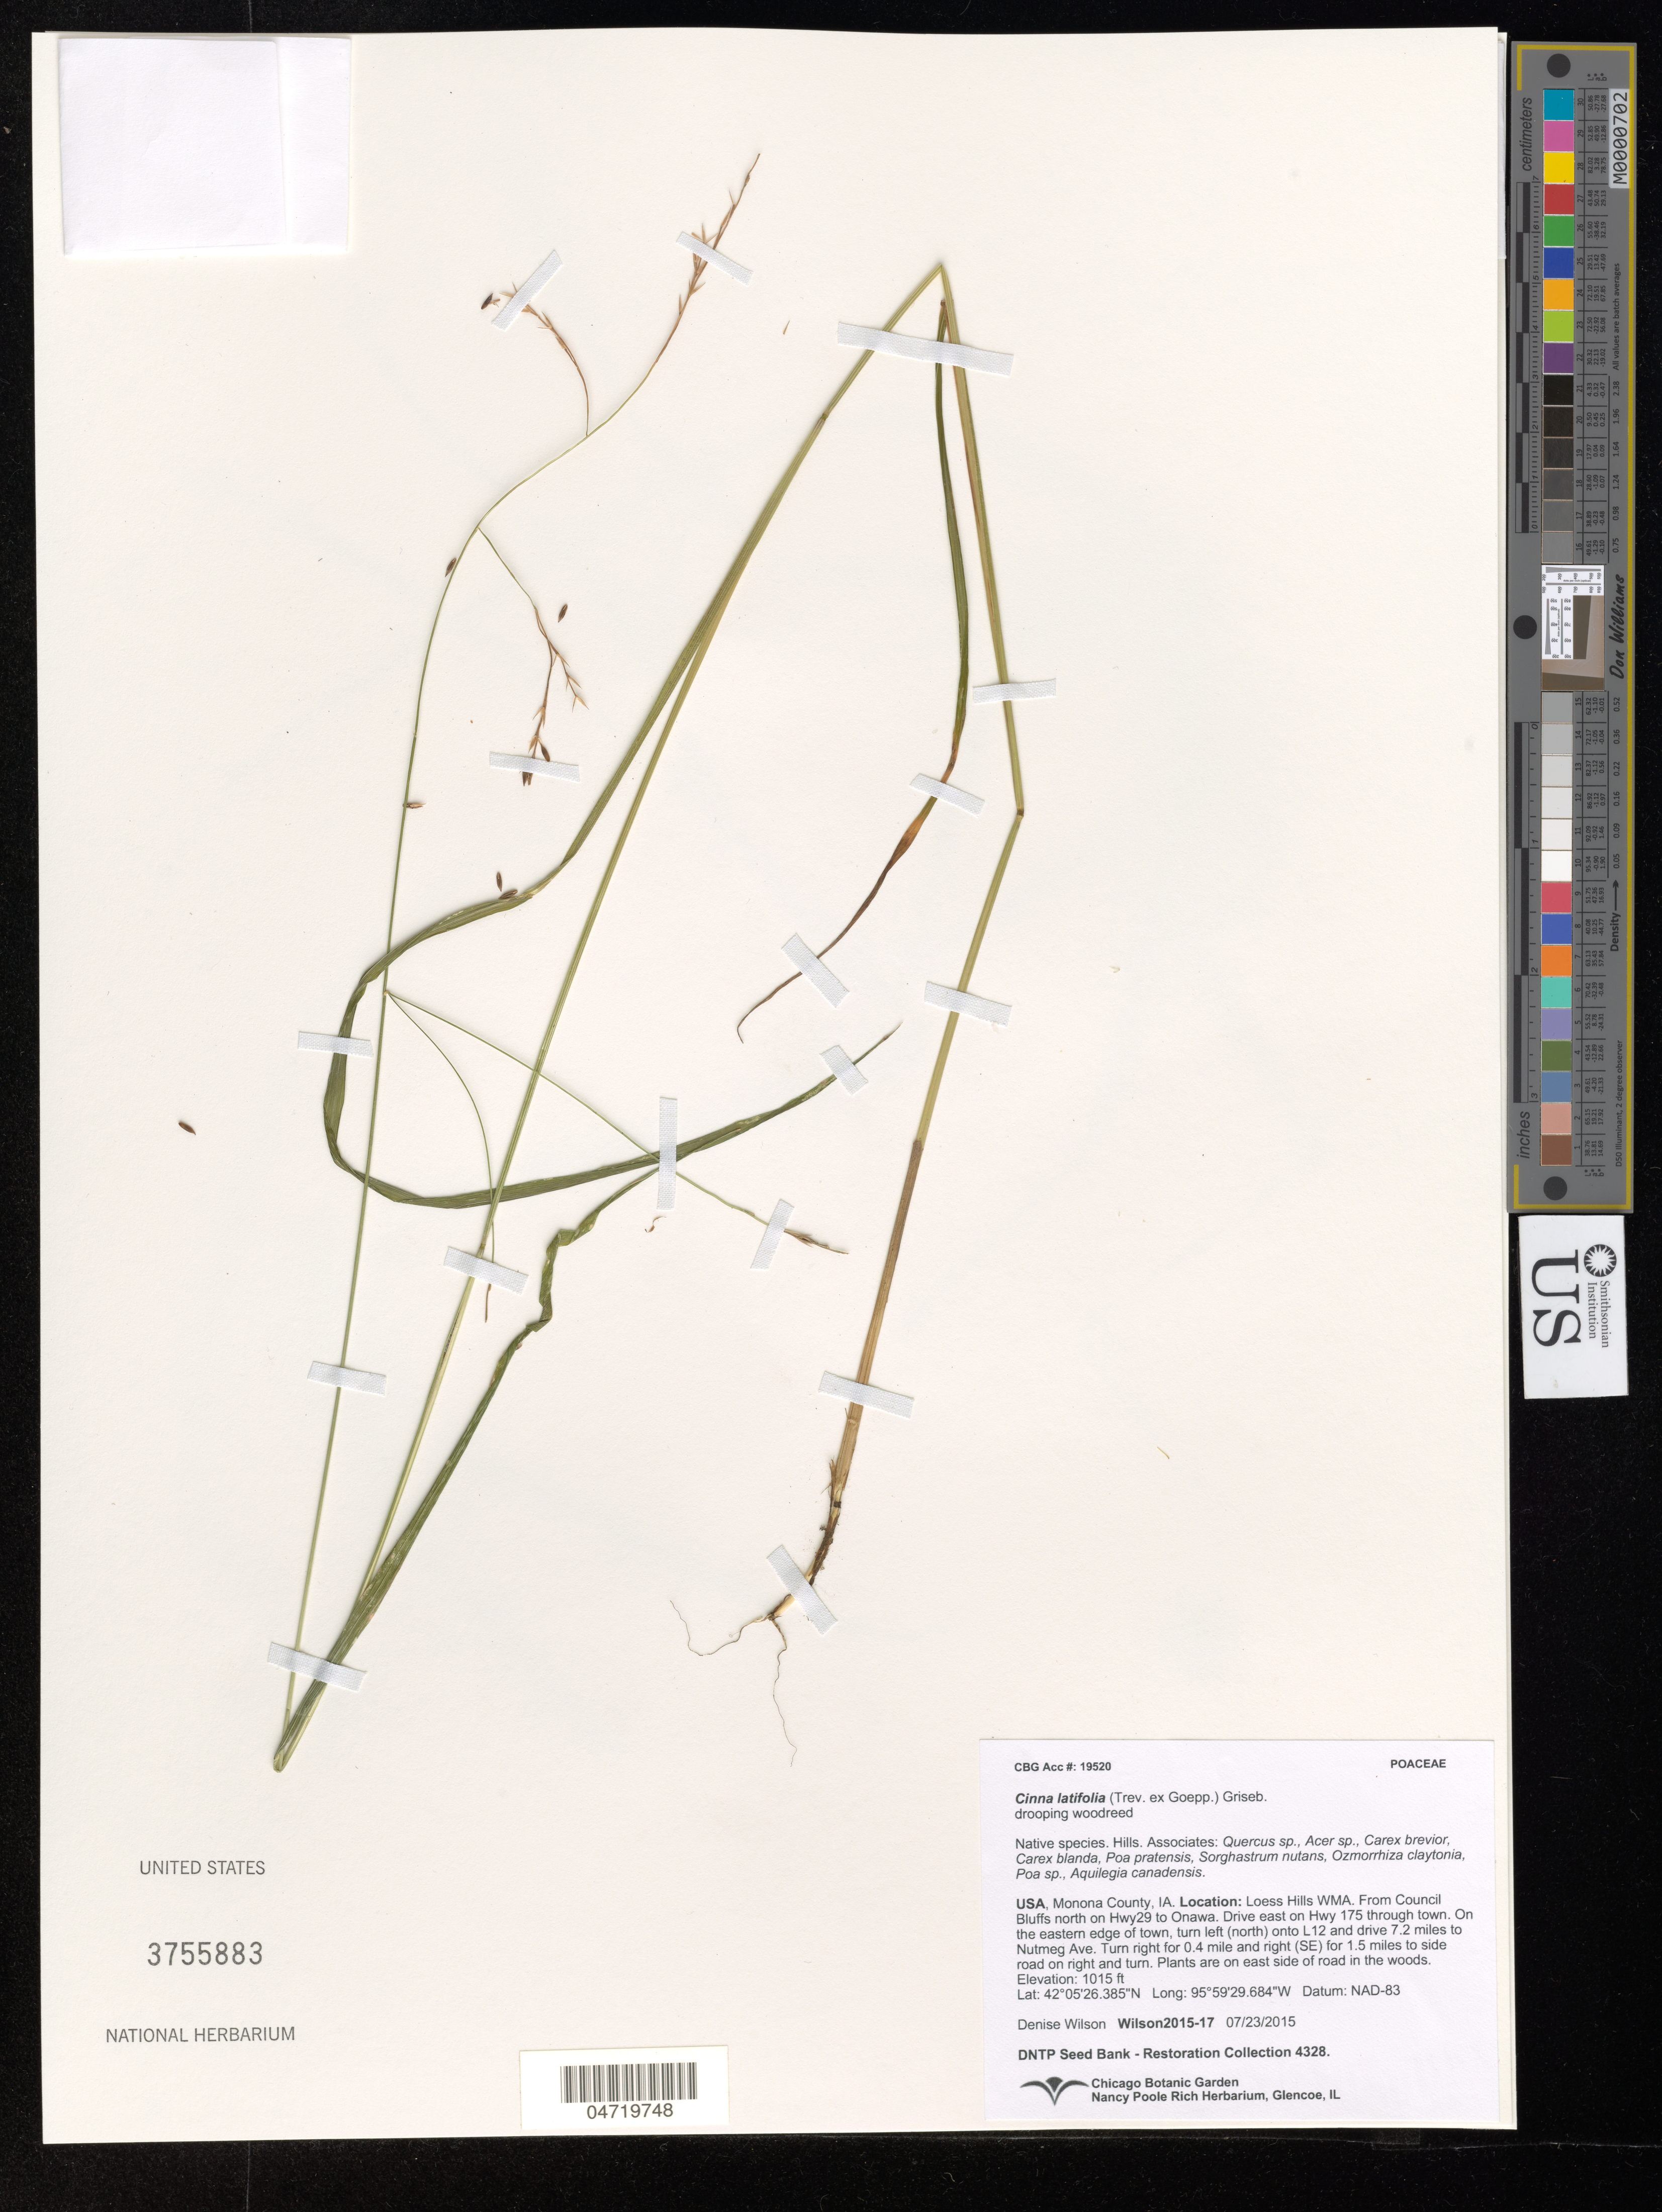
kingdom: Plantae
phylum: Tracheophyta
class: Liliopsida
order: Poales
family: Poaceae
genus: Cinna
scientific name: Cinna latifolia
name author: (Trevir.) Griseb.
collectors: D. Wilson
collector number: Wilson2015-17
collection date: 2015-07-23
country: United States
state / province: Iowa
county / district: Monona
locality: Loess Hills WMA. From Council Bluffs on Hwy 29 to Onawa. E on Hwy 175 through town. On eastern edge of town, left, N onto L12, 7.2 miles to Nutmeg Ave. Right for 0.4 mile and righ (SE) for 1.5 miles to side road, turn right. Plants on east side of road in woods.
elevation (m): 309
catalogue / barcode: US 3755883